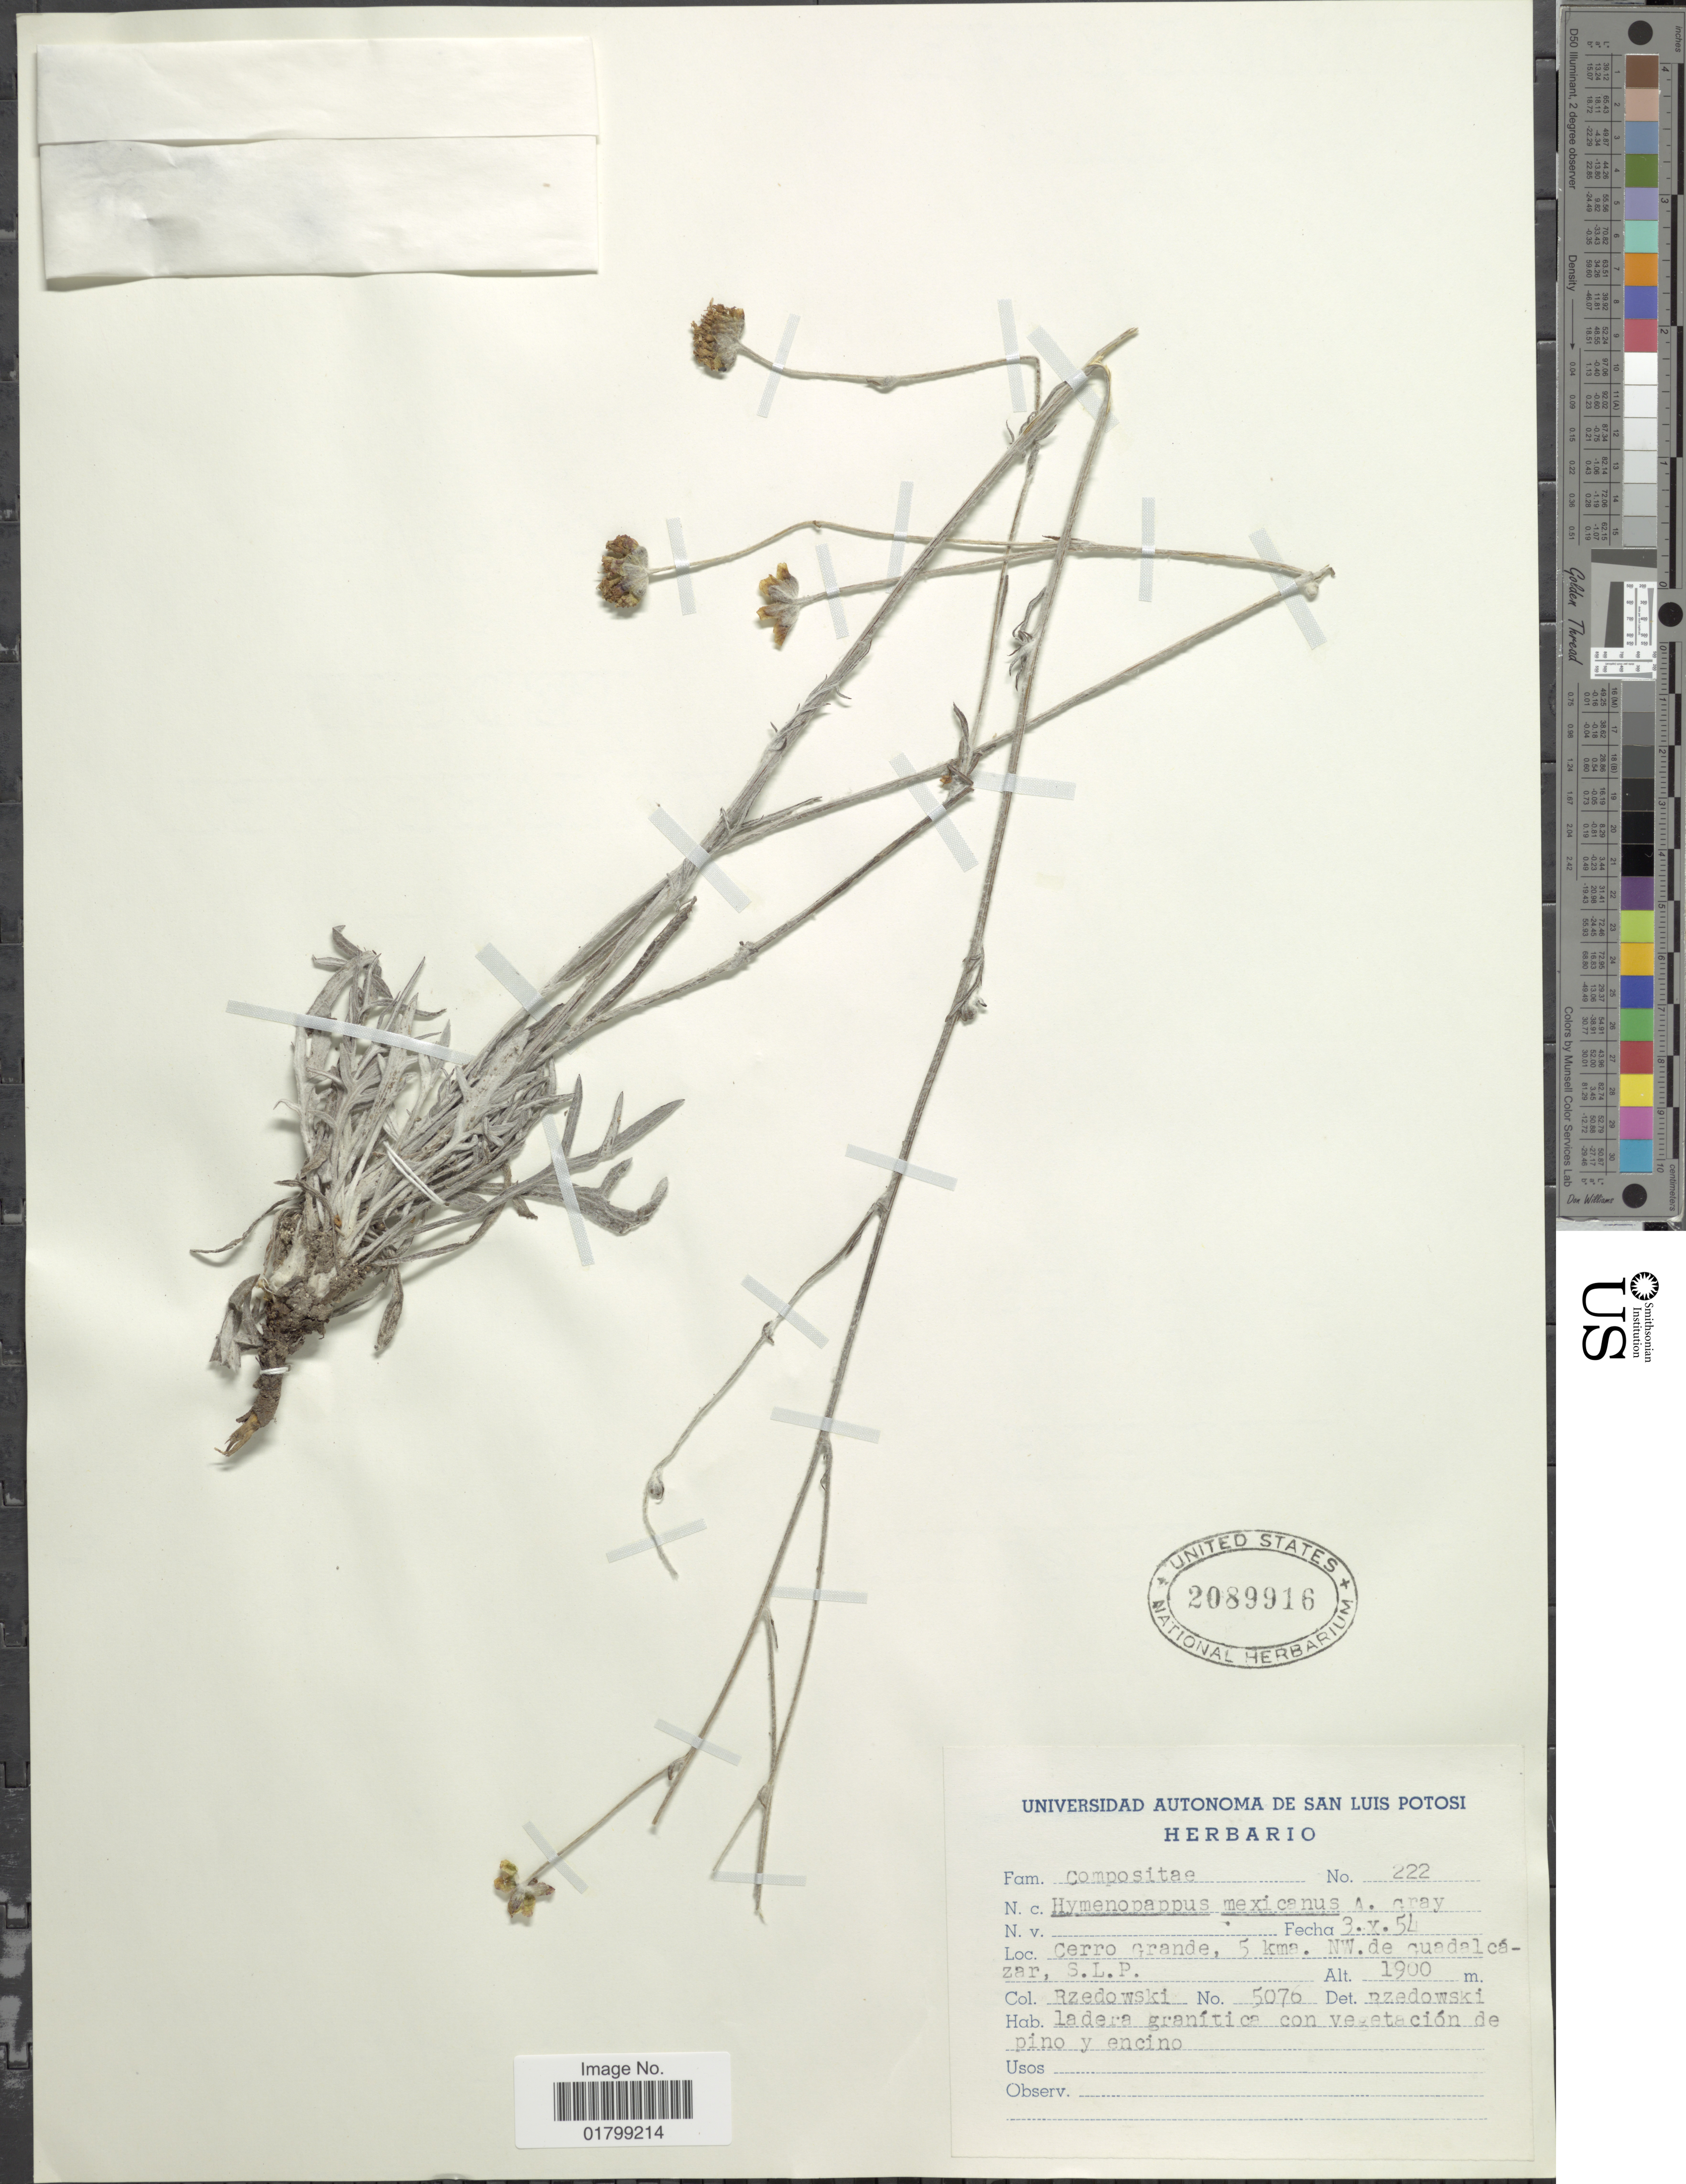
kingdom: Plantae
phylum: Tracheophyta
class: Magnoliopsida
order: Asterales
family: Asteraceae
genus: Hymenopappus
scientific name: Hymenopappus mexicanus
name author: A. Gray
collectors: Rzedowski, --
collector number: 5070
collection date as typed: Transcribed d/m/y: 3/10/54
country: Mexico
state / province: San Luis Potosí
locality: Cerro Grande, 5 kms, NW de Guadalcazar, S.L.P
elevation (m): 1900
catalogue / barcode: US 2089916